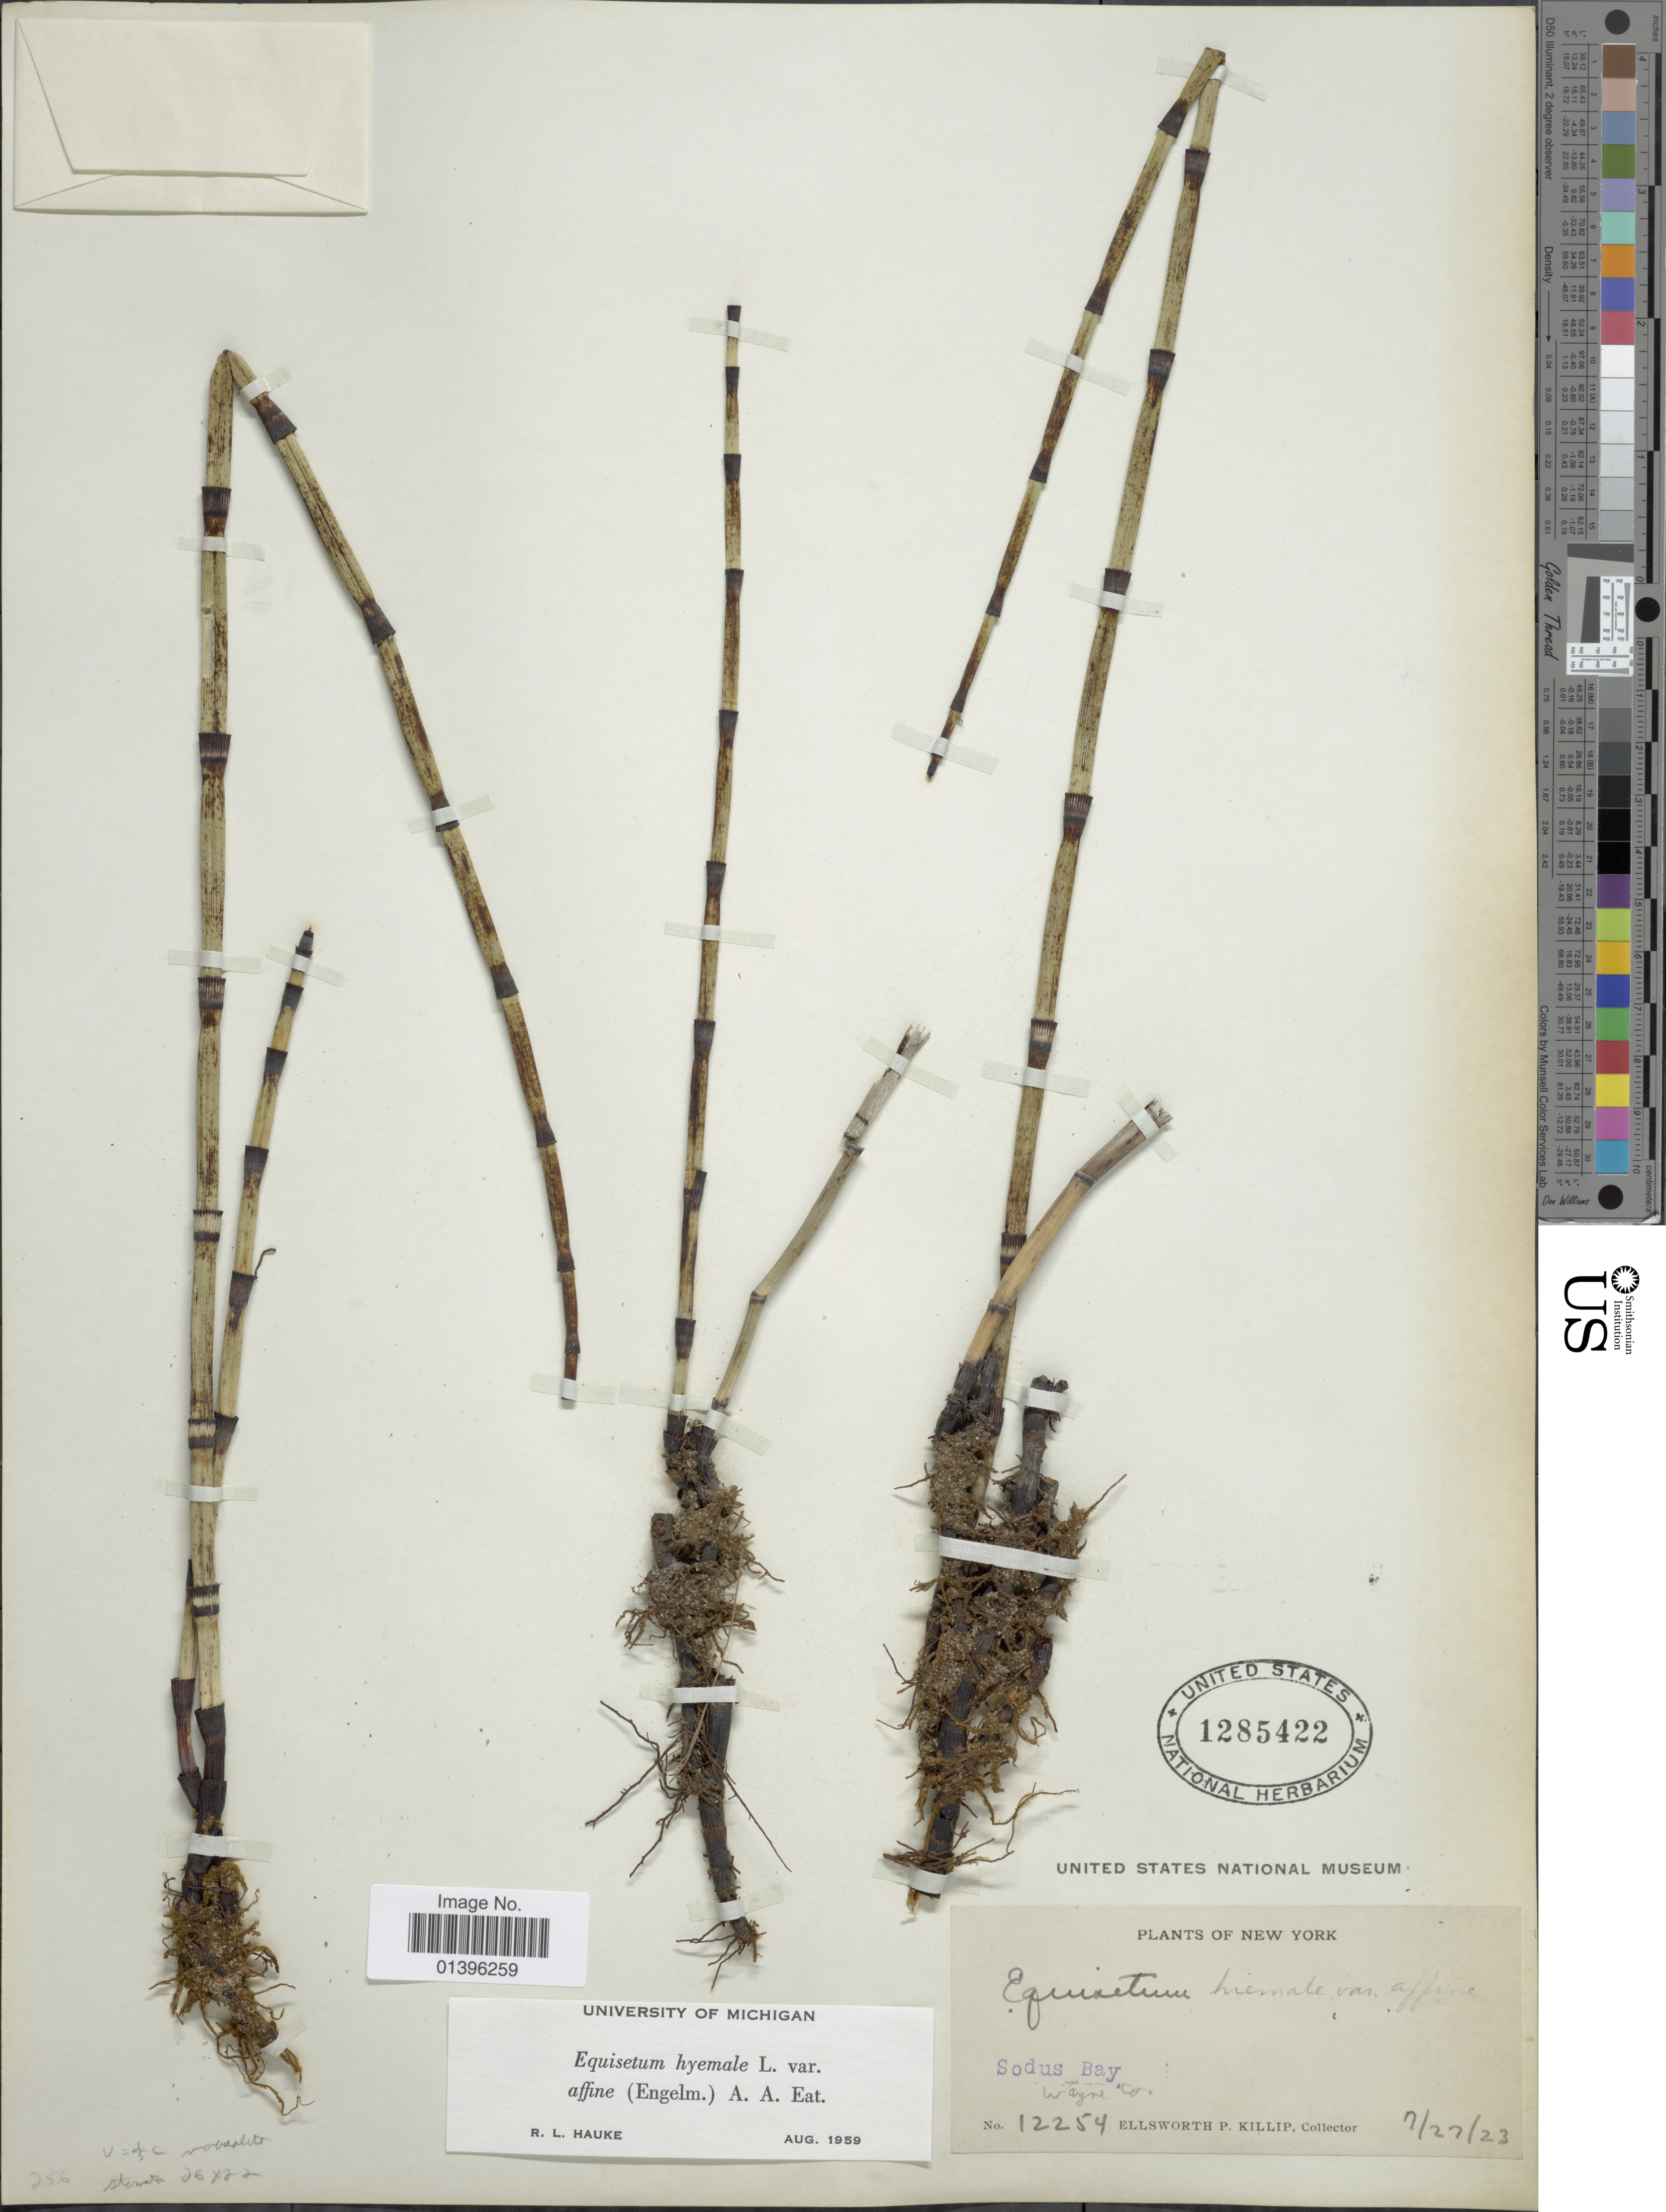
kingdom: Plantae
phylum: Tracheophyta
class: Polypodiopsida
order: Equisetales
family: Equisetaceae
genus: Equisetum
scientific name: Equisetum hyemale var. affine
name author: (Engelm.) A.A. Eaton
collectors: E. P. Killip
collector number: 12254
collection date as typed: Transcribed d/m/y: 27/7/23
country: United States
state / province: New York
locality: Sodus Bay, Wayne Co.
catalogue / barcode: US 1285422